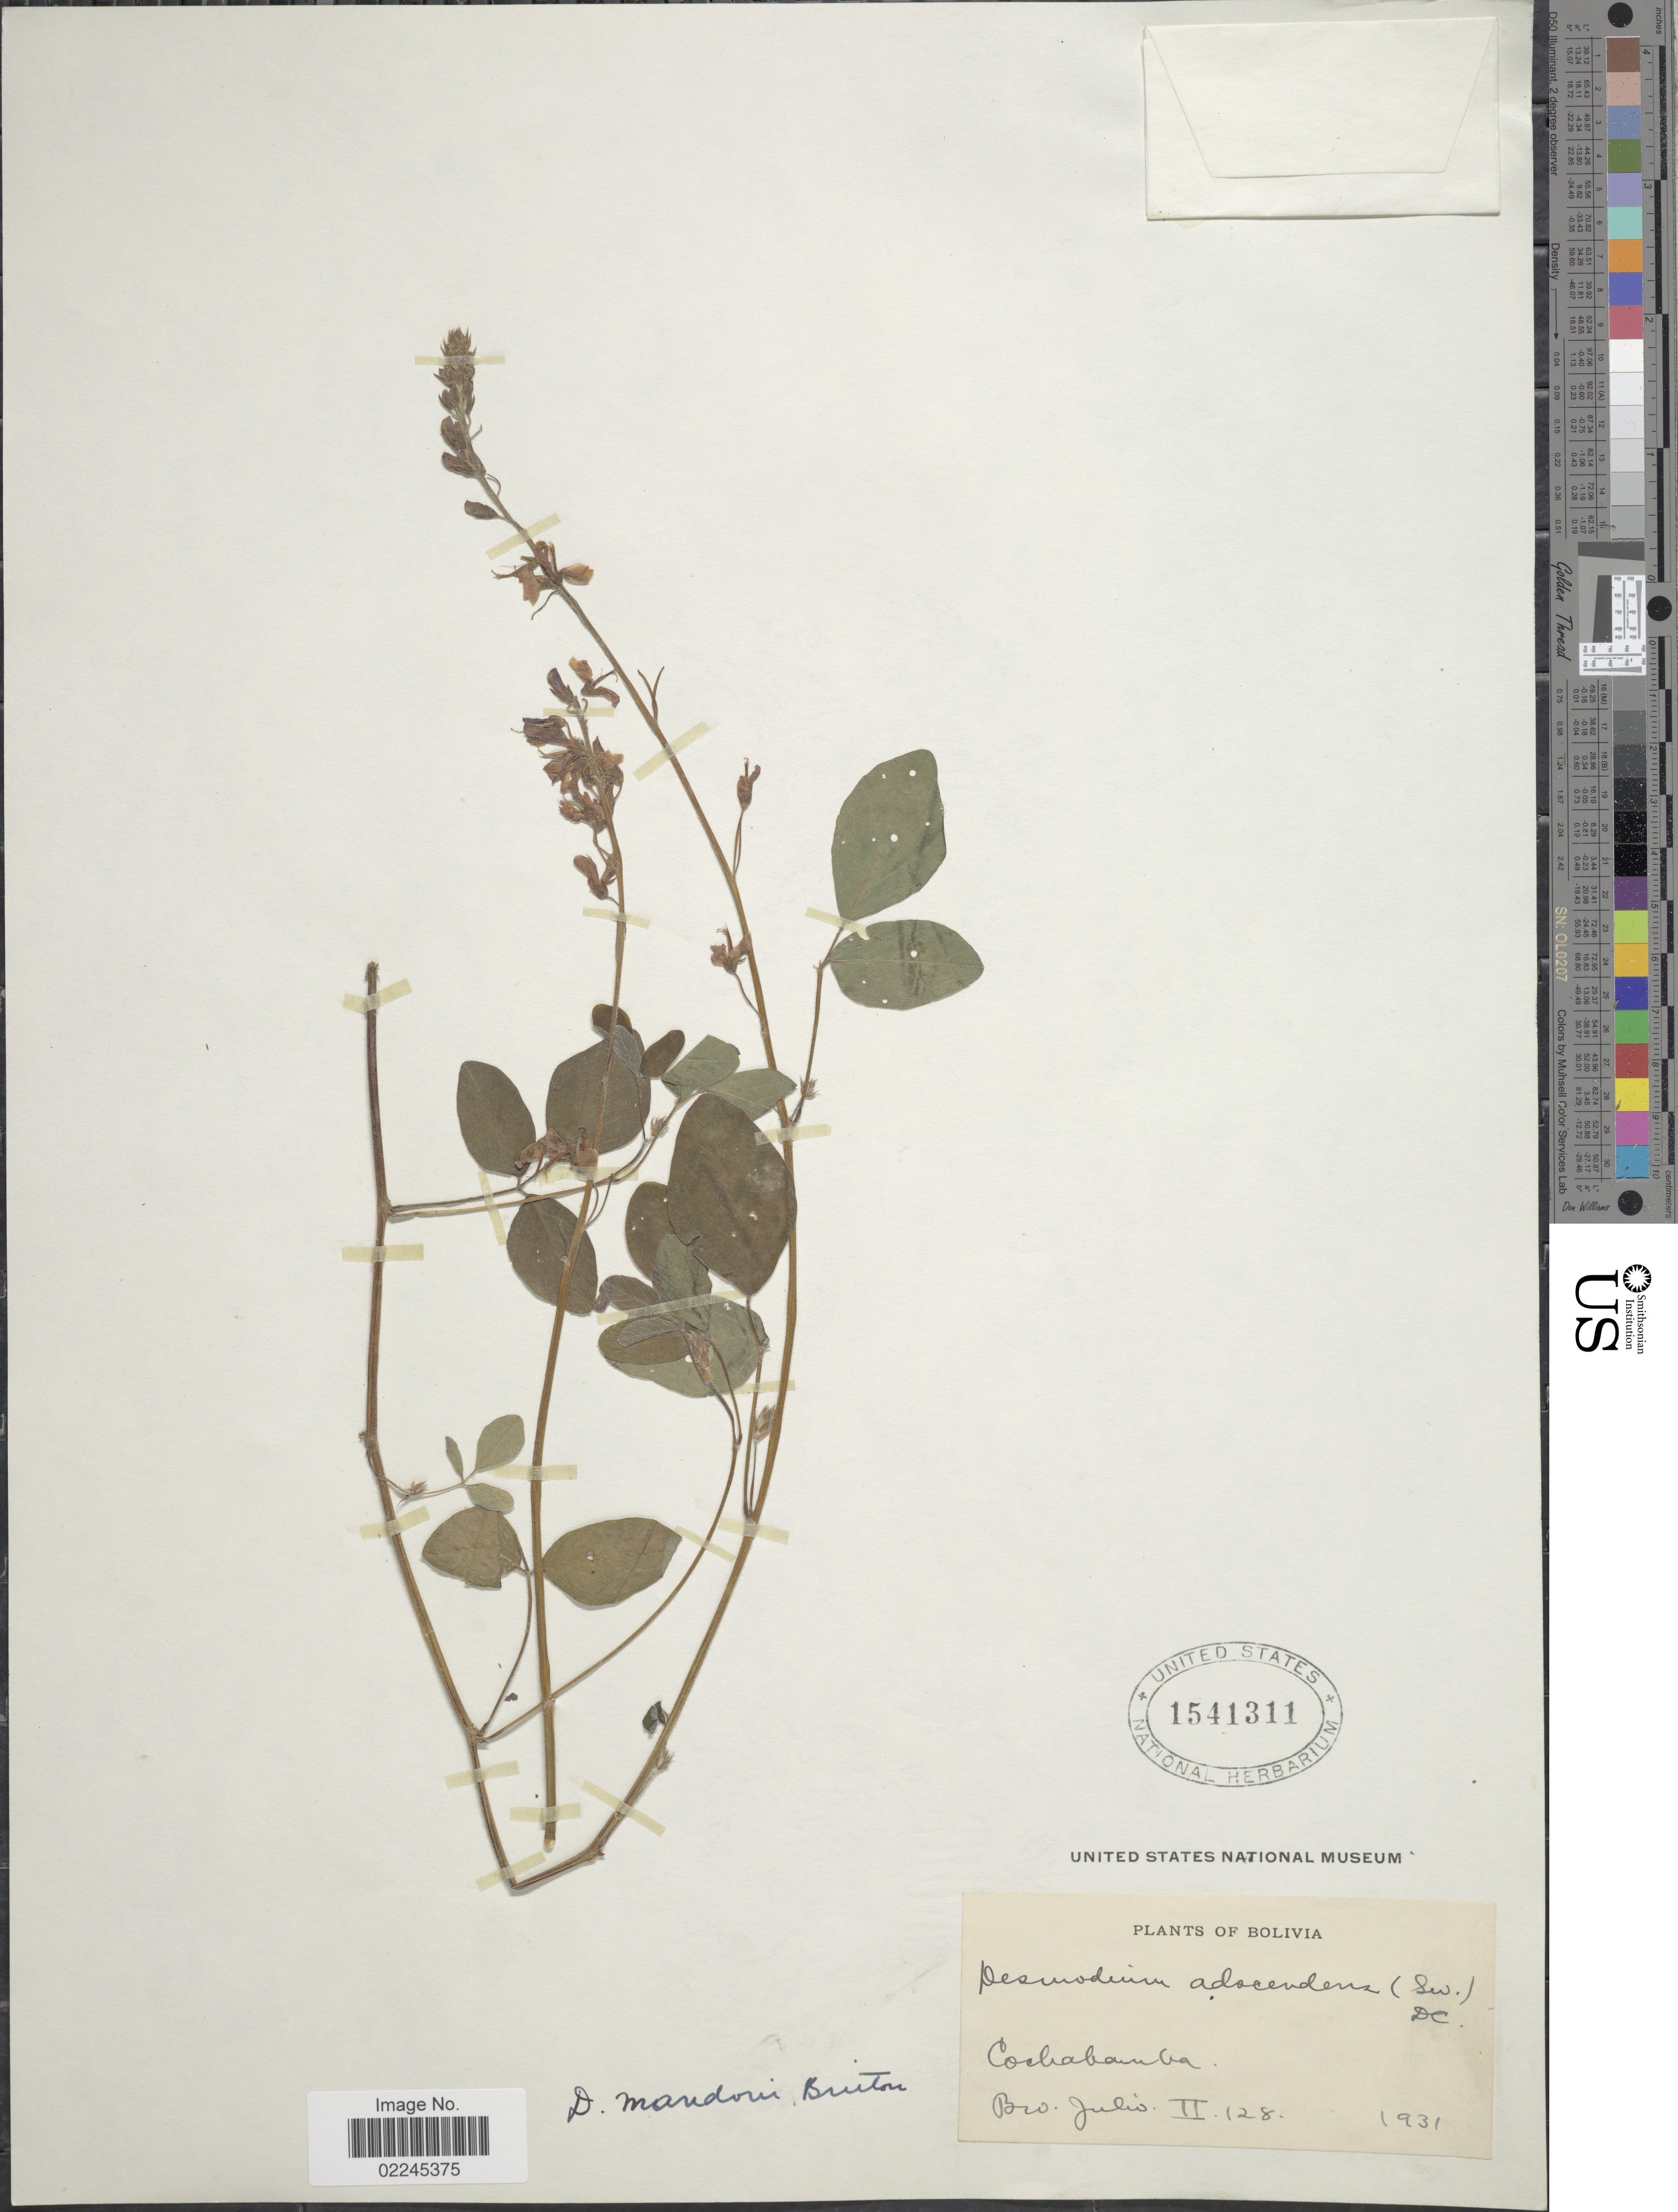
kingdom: Plantae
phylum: Tracheophyta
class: Magnoliopsida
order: Fabales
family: Fabaceae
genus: Desmodium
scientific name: Desmodium limense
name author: Hook.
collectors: Bro. Julio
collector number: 128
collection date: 1931-02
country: Bolivia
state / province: Cochabamba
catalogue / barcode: US 1541311